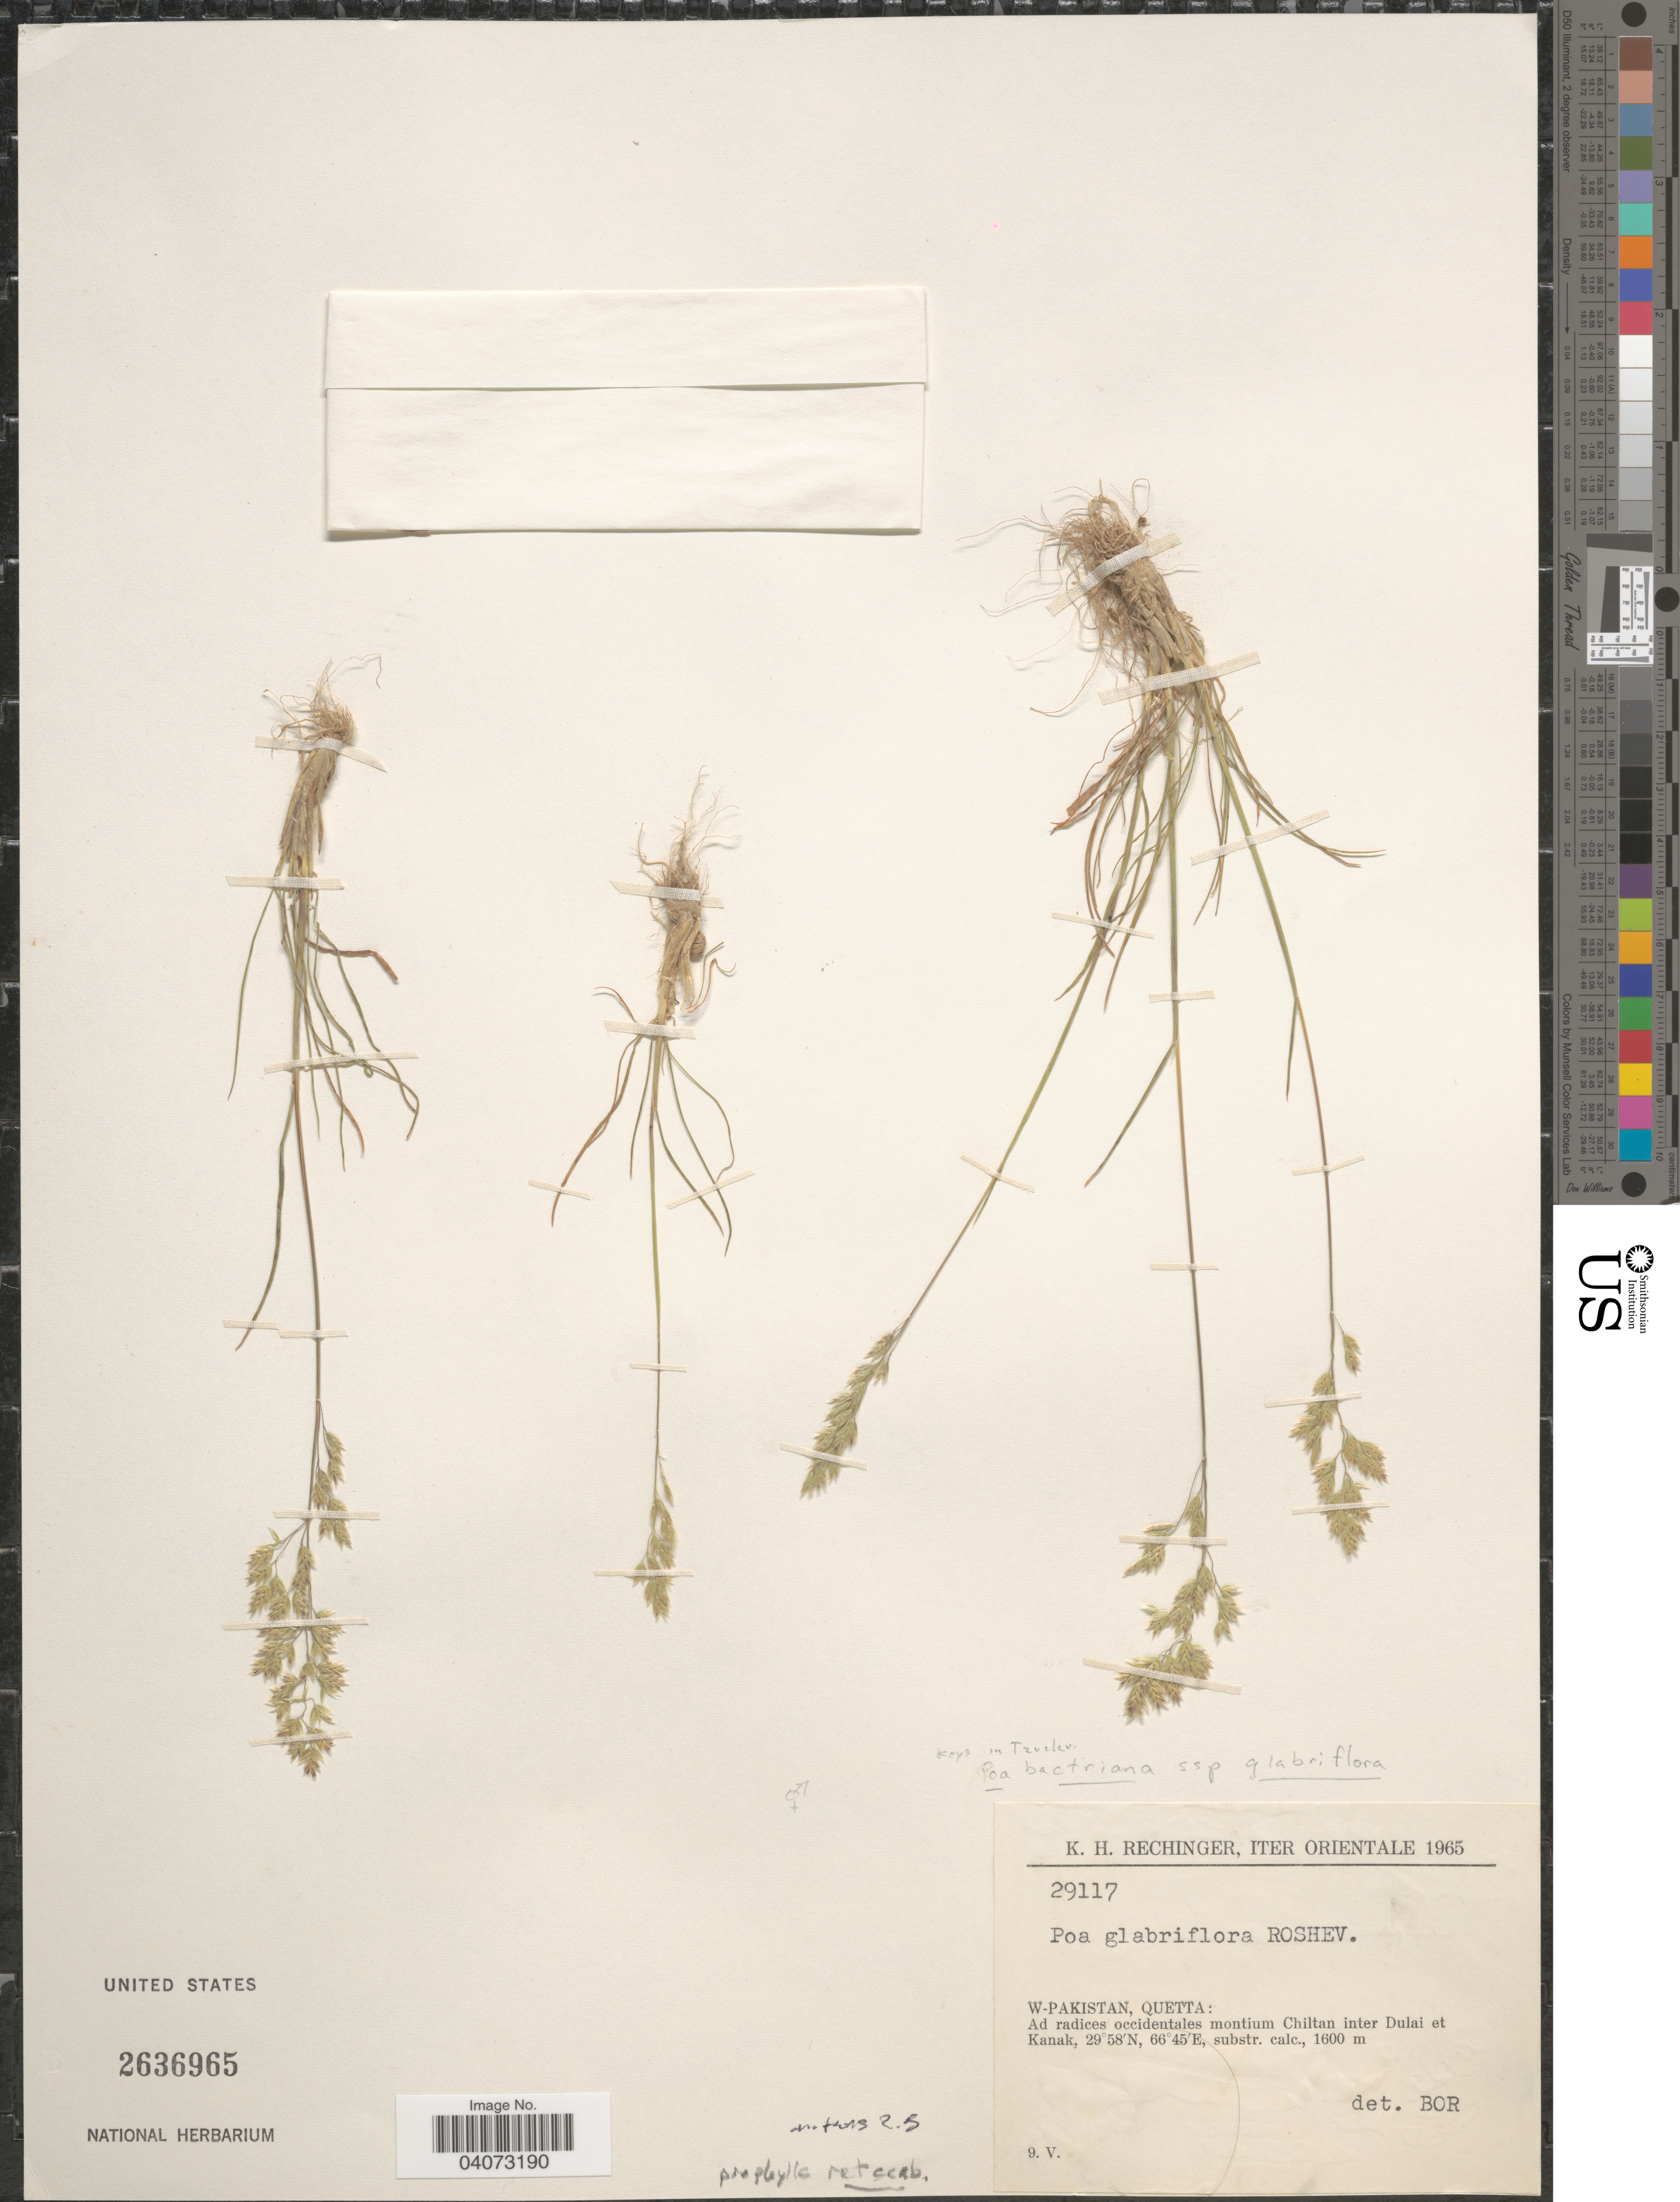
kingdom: Plantae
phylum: Tracheophyta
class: Liliopsida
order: Poales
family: Poaceae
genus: Poa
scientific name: Poa bactriana subsp. glabriflora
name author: (Roshev.) Tzvelev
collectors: K. H. Rechinger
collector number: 29117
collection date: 1965-05-09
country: Pakistan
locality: Iter Orientale 1965. W-Pakistan, Quetta: Ad radices occidentalis montium Chiltan inter Dulai et Kanak.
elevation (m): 1600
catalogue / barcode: US 2636965